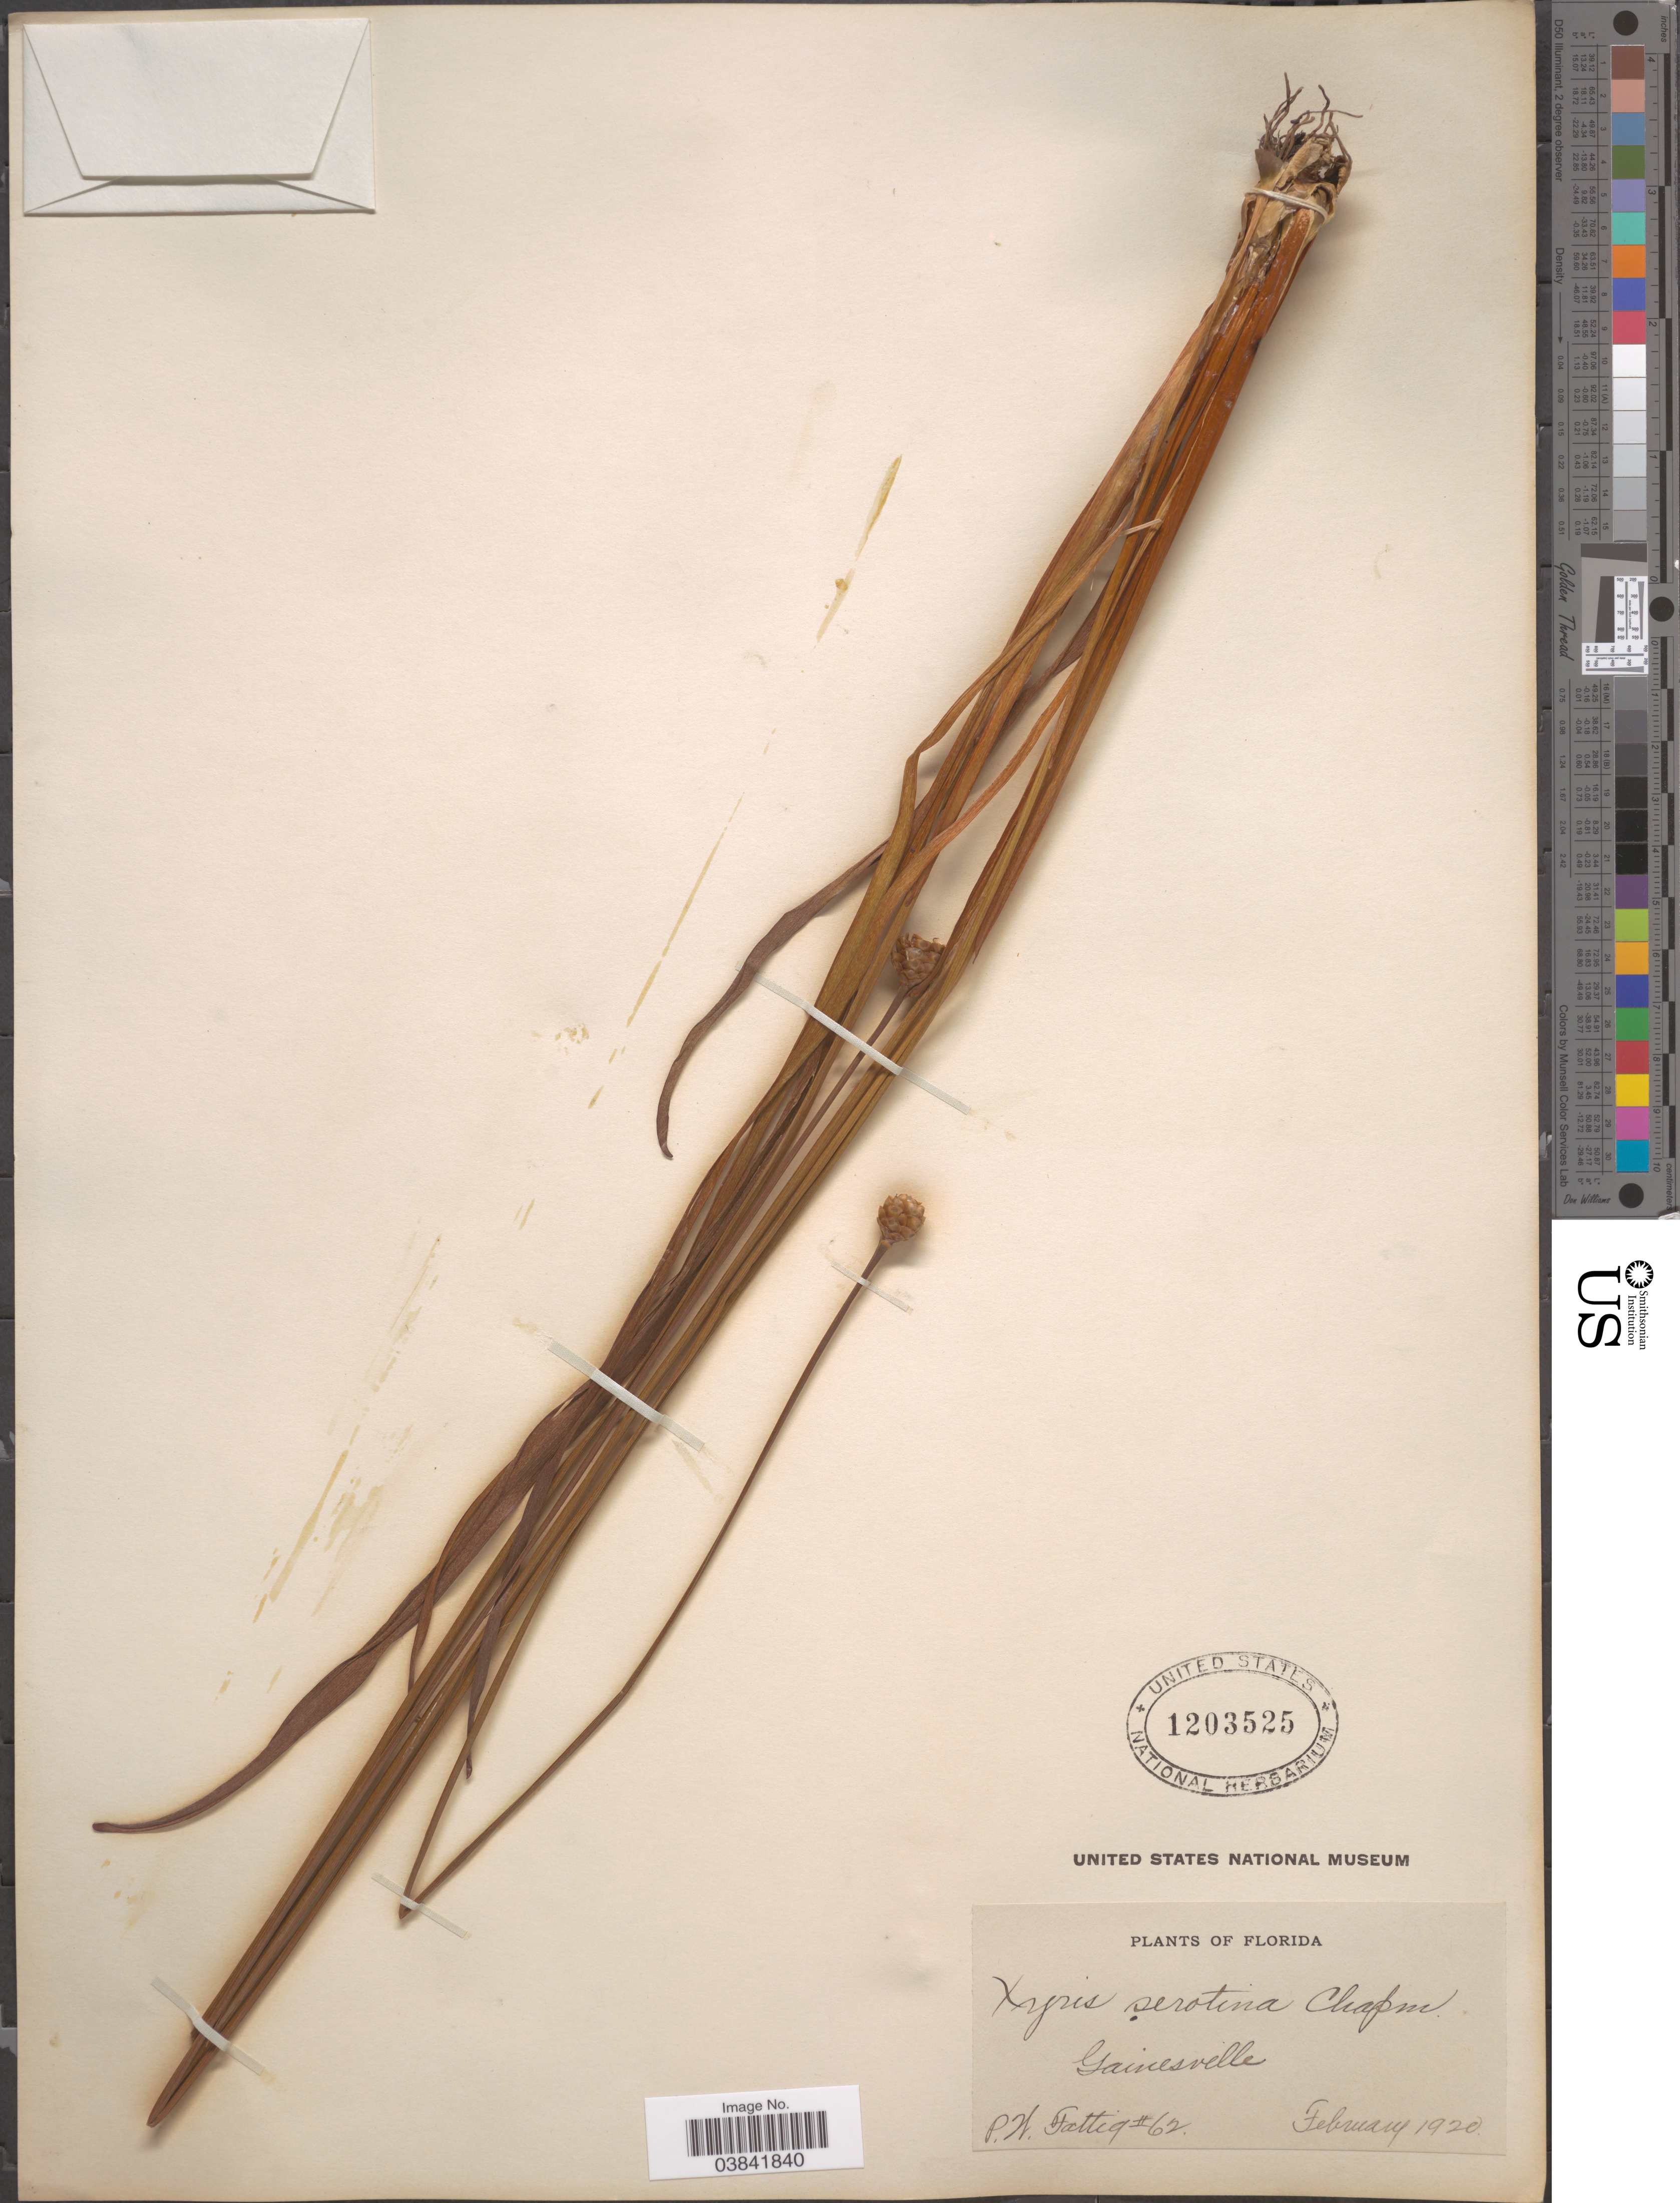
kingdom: Plantae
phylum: Tracheophyta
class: Liliopsida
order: Poales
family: Xyridaceae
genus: Xyris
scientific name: Xyris serotina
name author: Chapm.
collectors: P. Fattig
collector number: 62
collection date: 1920-02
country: United States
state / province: Florida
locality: Gainesville.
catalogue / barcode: US 1203525